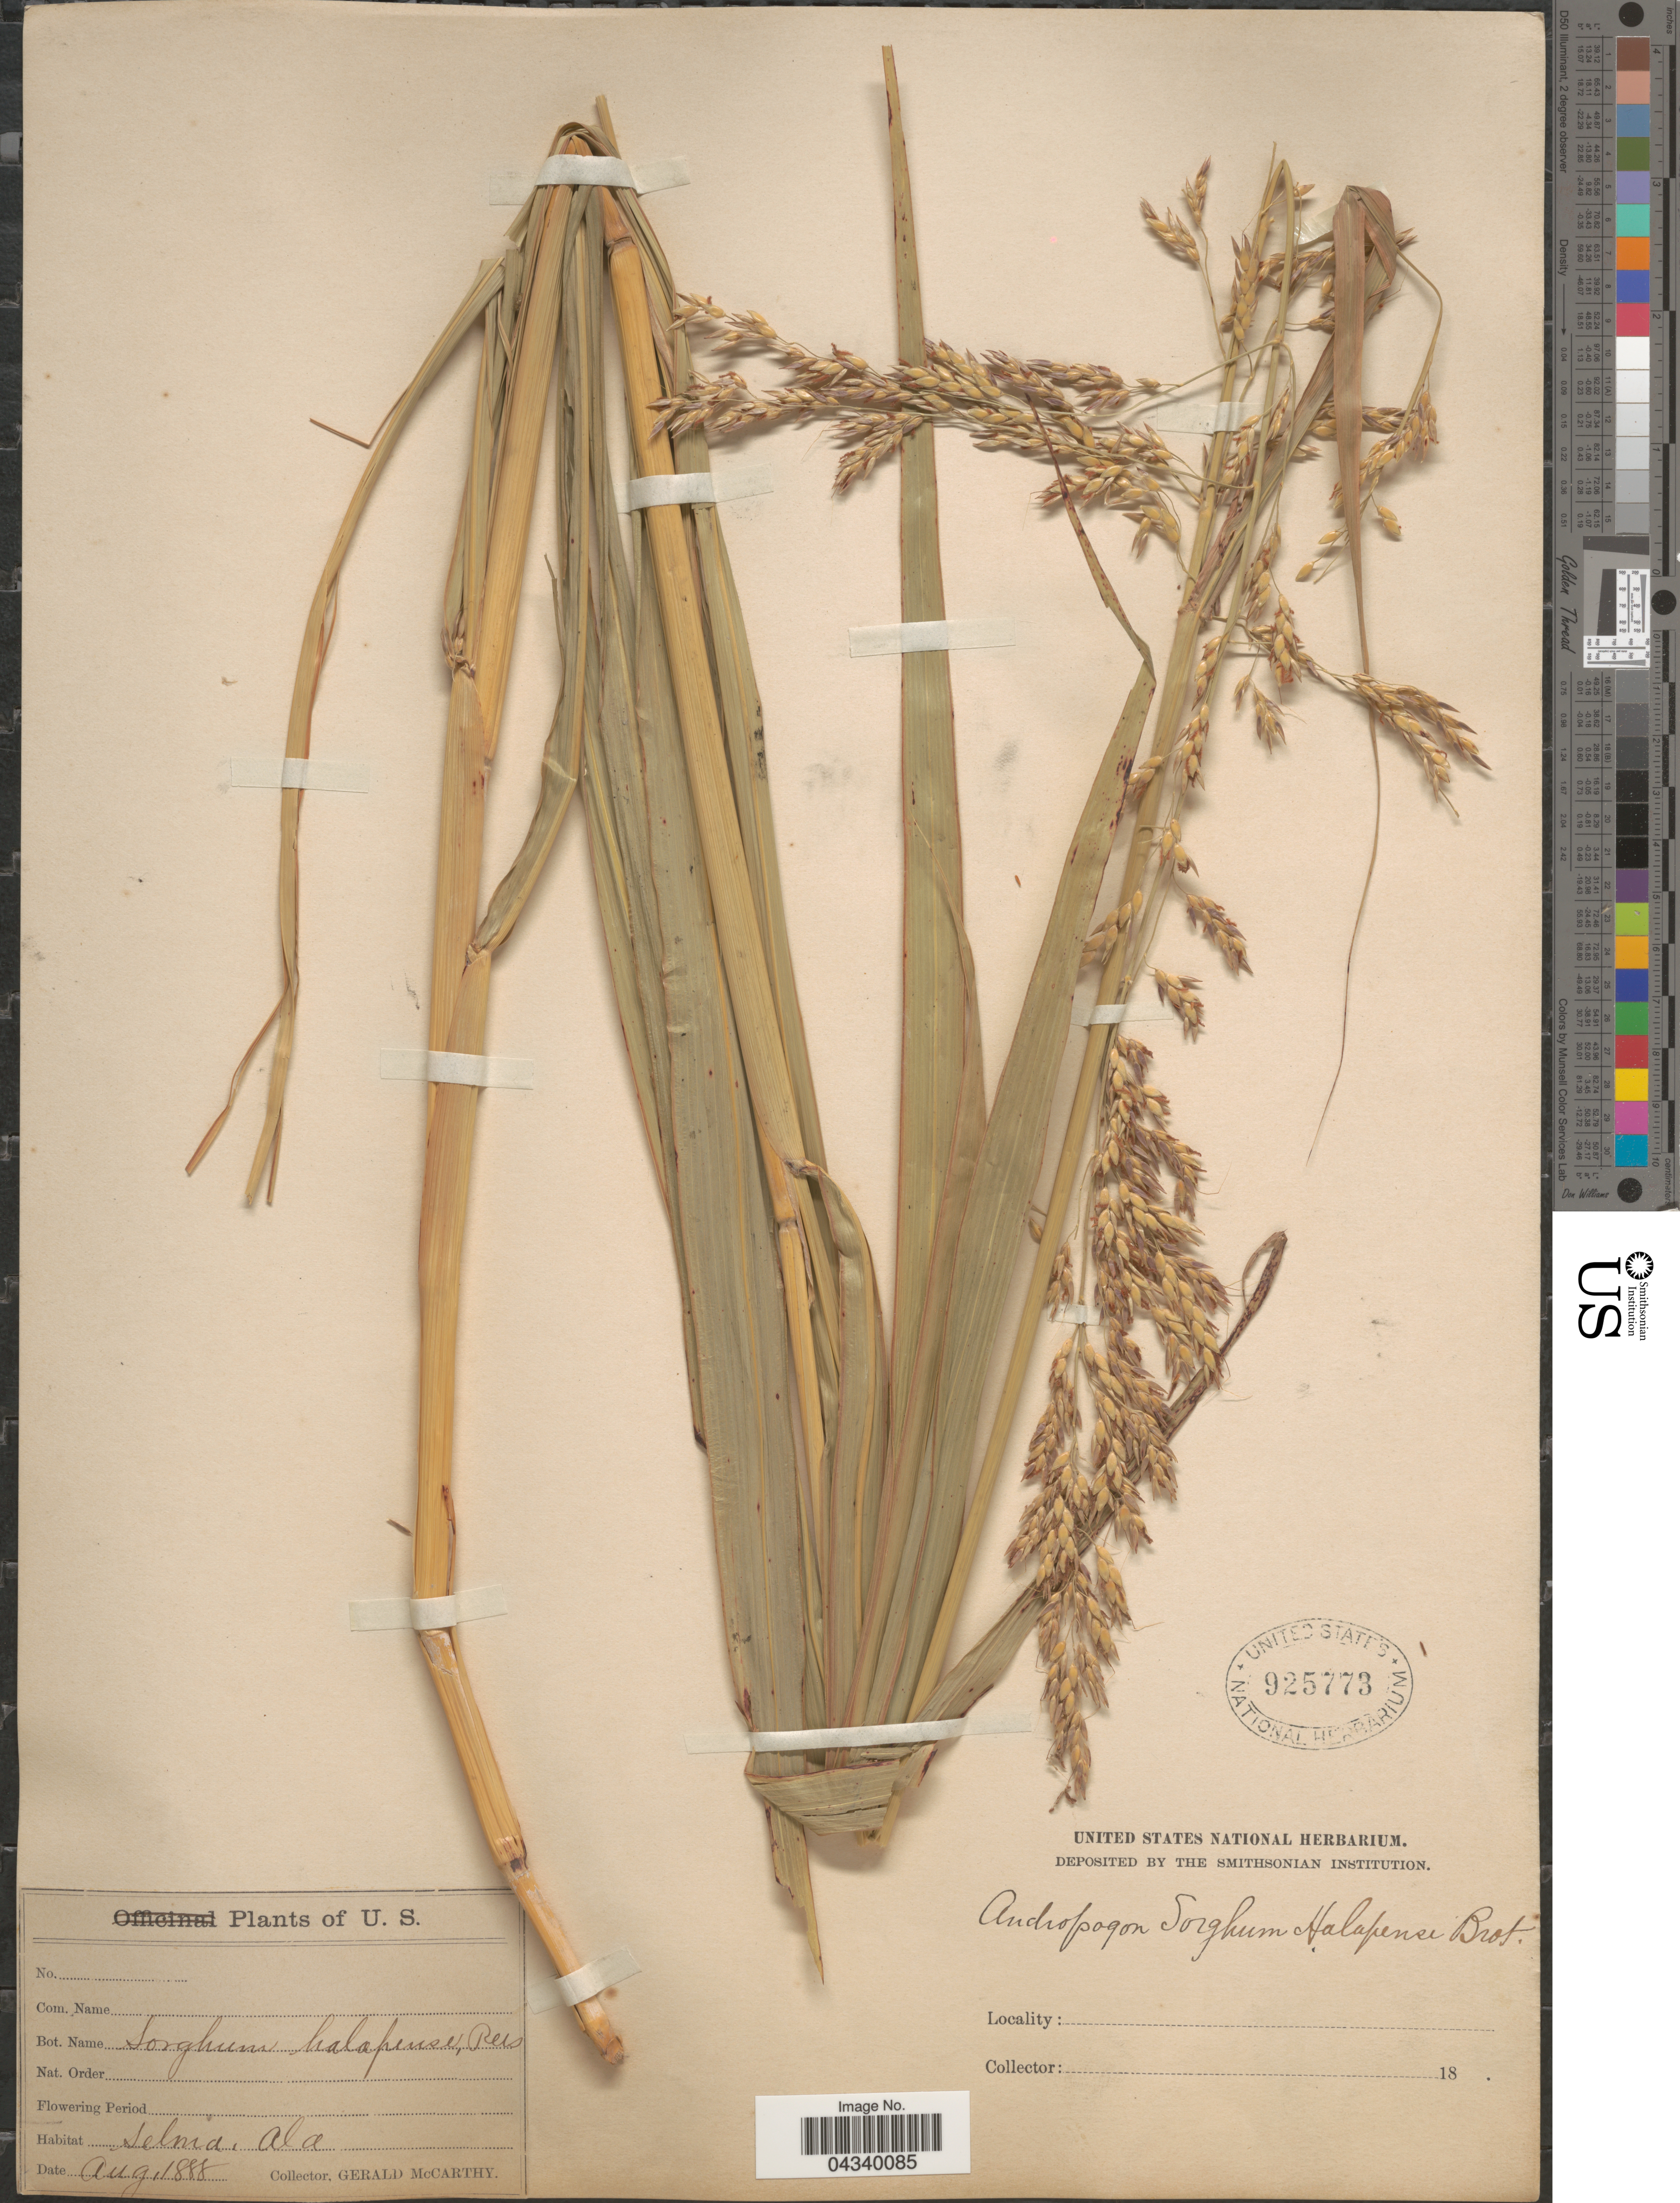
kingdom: Plantae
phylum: Tracheophyta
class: Liliopsida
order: Poales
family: Poaceae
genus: Sorghum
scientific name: Sorghum halepense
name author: (L.) Pers.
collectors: G. McCarthy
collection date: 1888-08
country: United States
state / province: Alabama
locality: Selma.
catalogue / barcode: US 925773